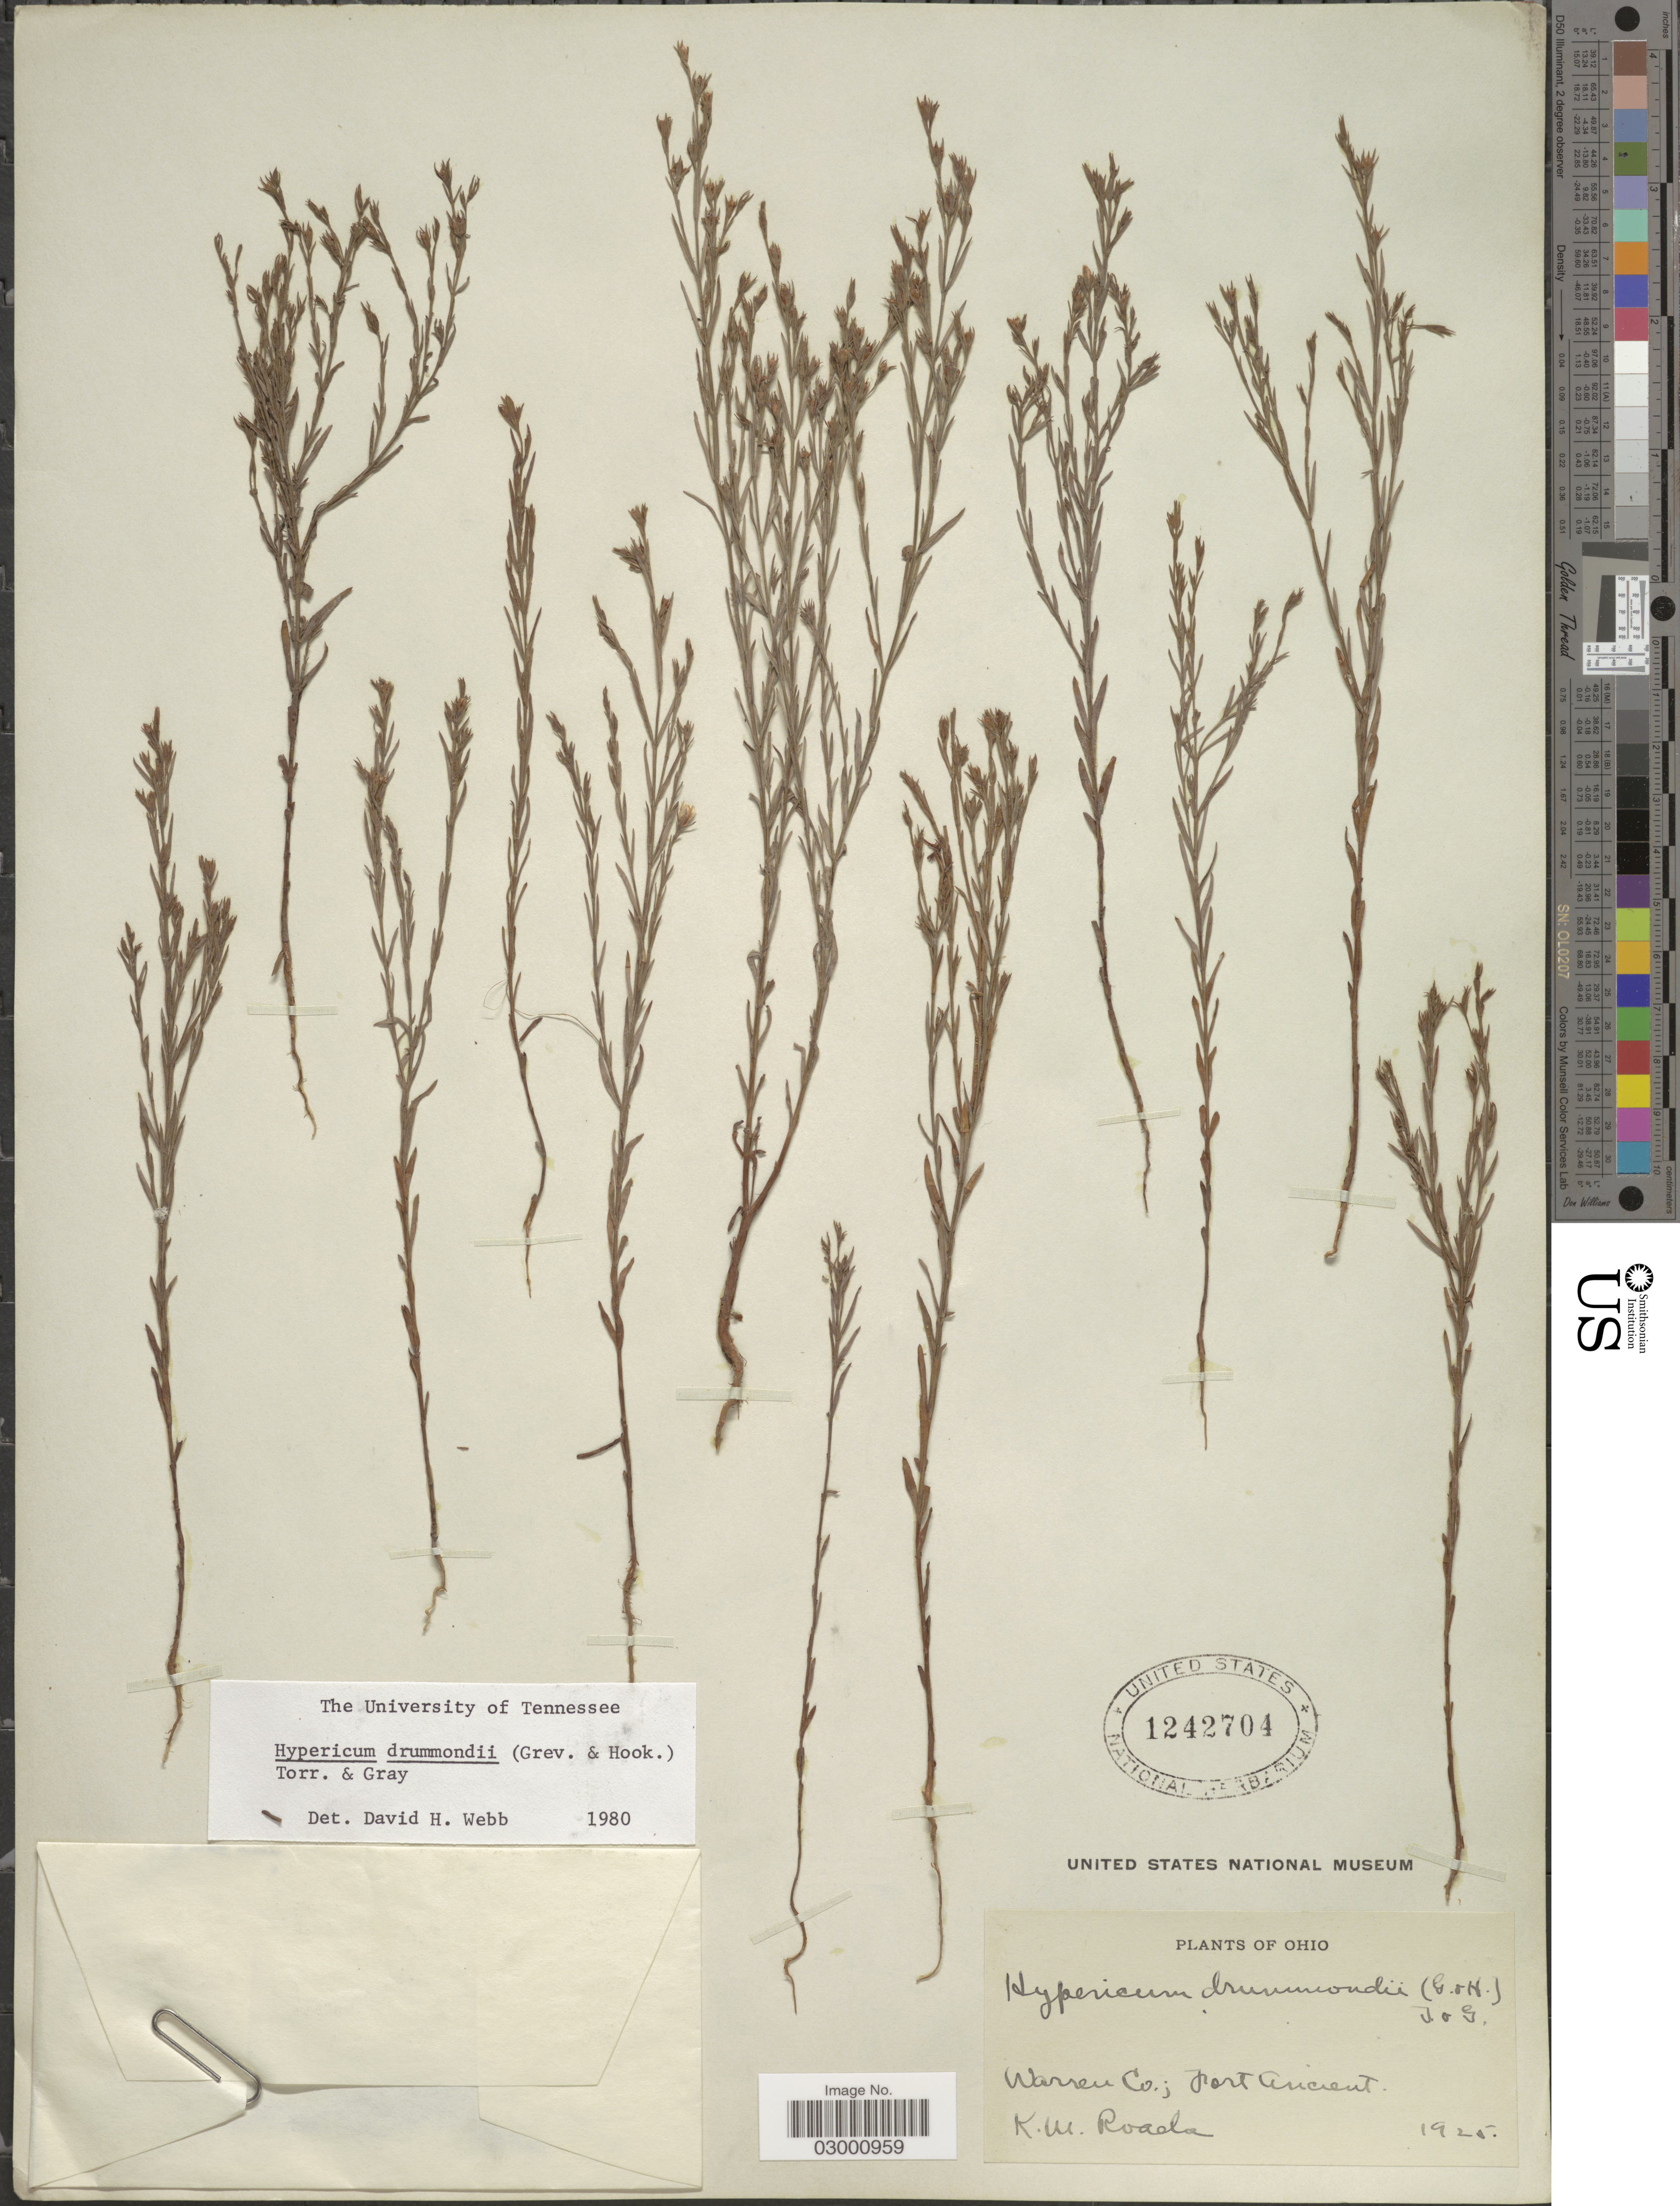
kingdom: Plantae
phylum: Tracheophyta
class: Magnoliopsida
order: Malpighiales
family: Hypericaceae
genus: Hypericum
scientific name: Hypericum drummondii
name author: (Grev. & Hook.) Torr. & A. Gray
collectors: K. Roads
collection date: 1925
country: United States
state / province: Ohio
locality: Warren Co.; Port Ancient.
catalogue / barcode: US 1242704